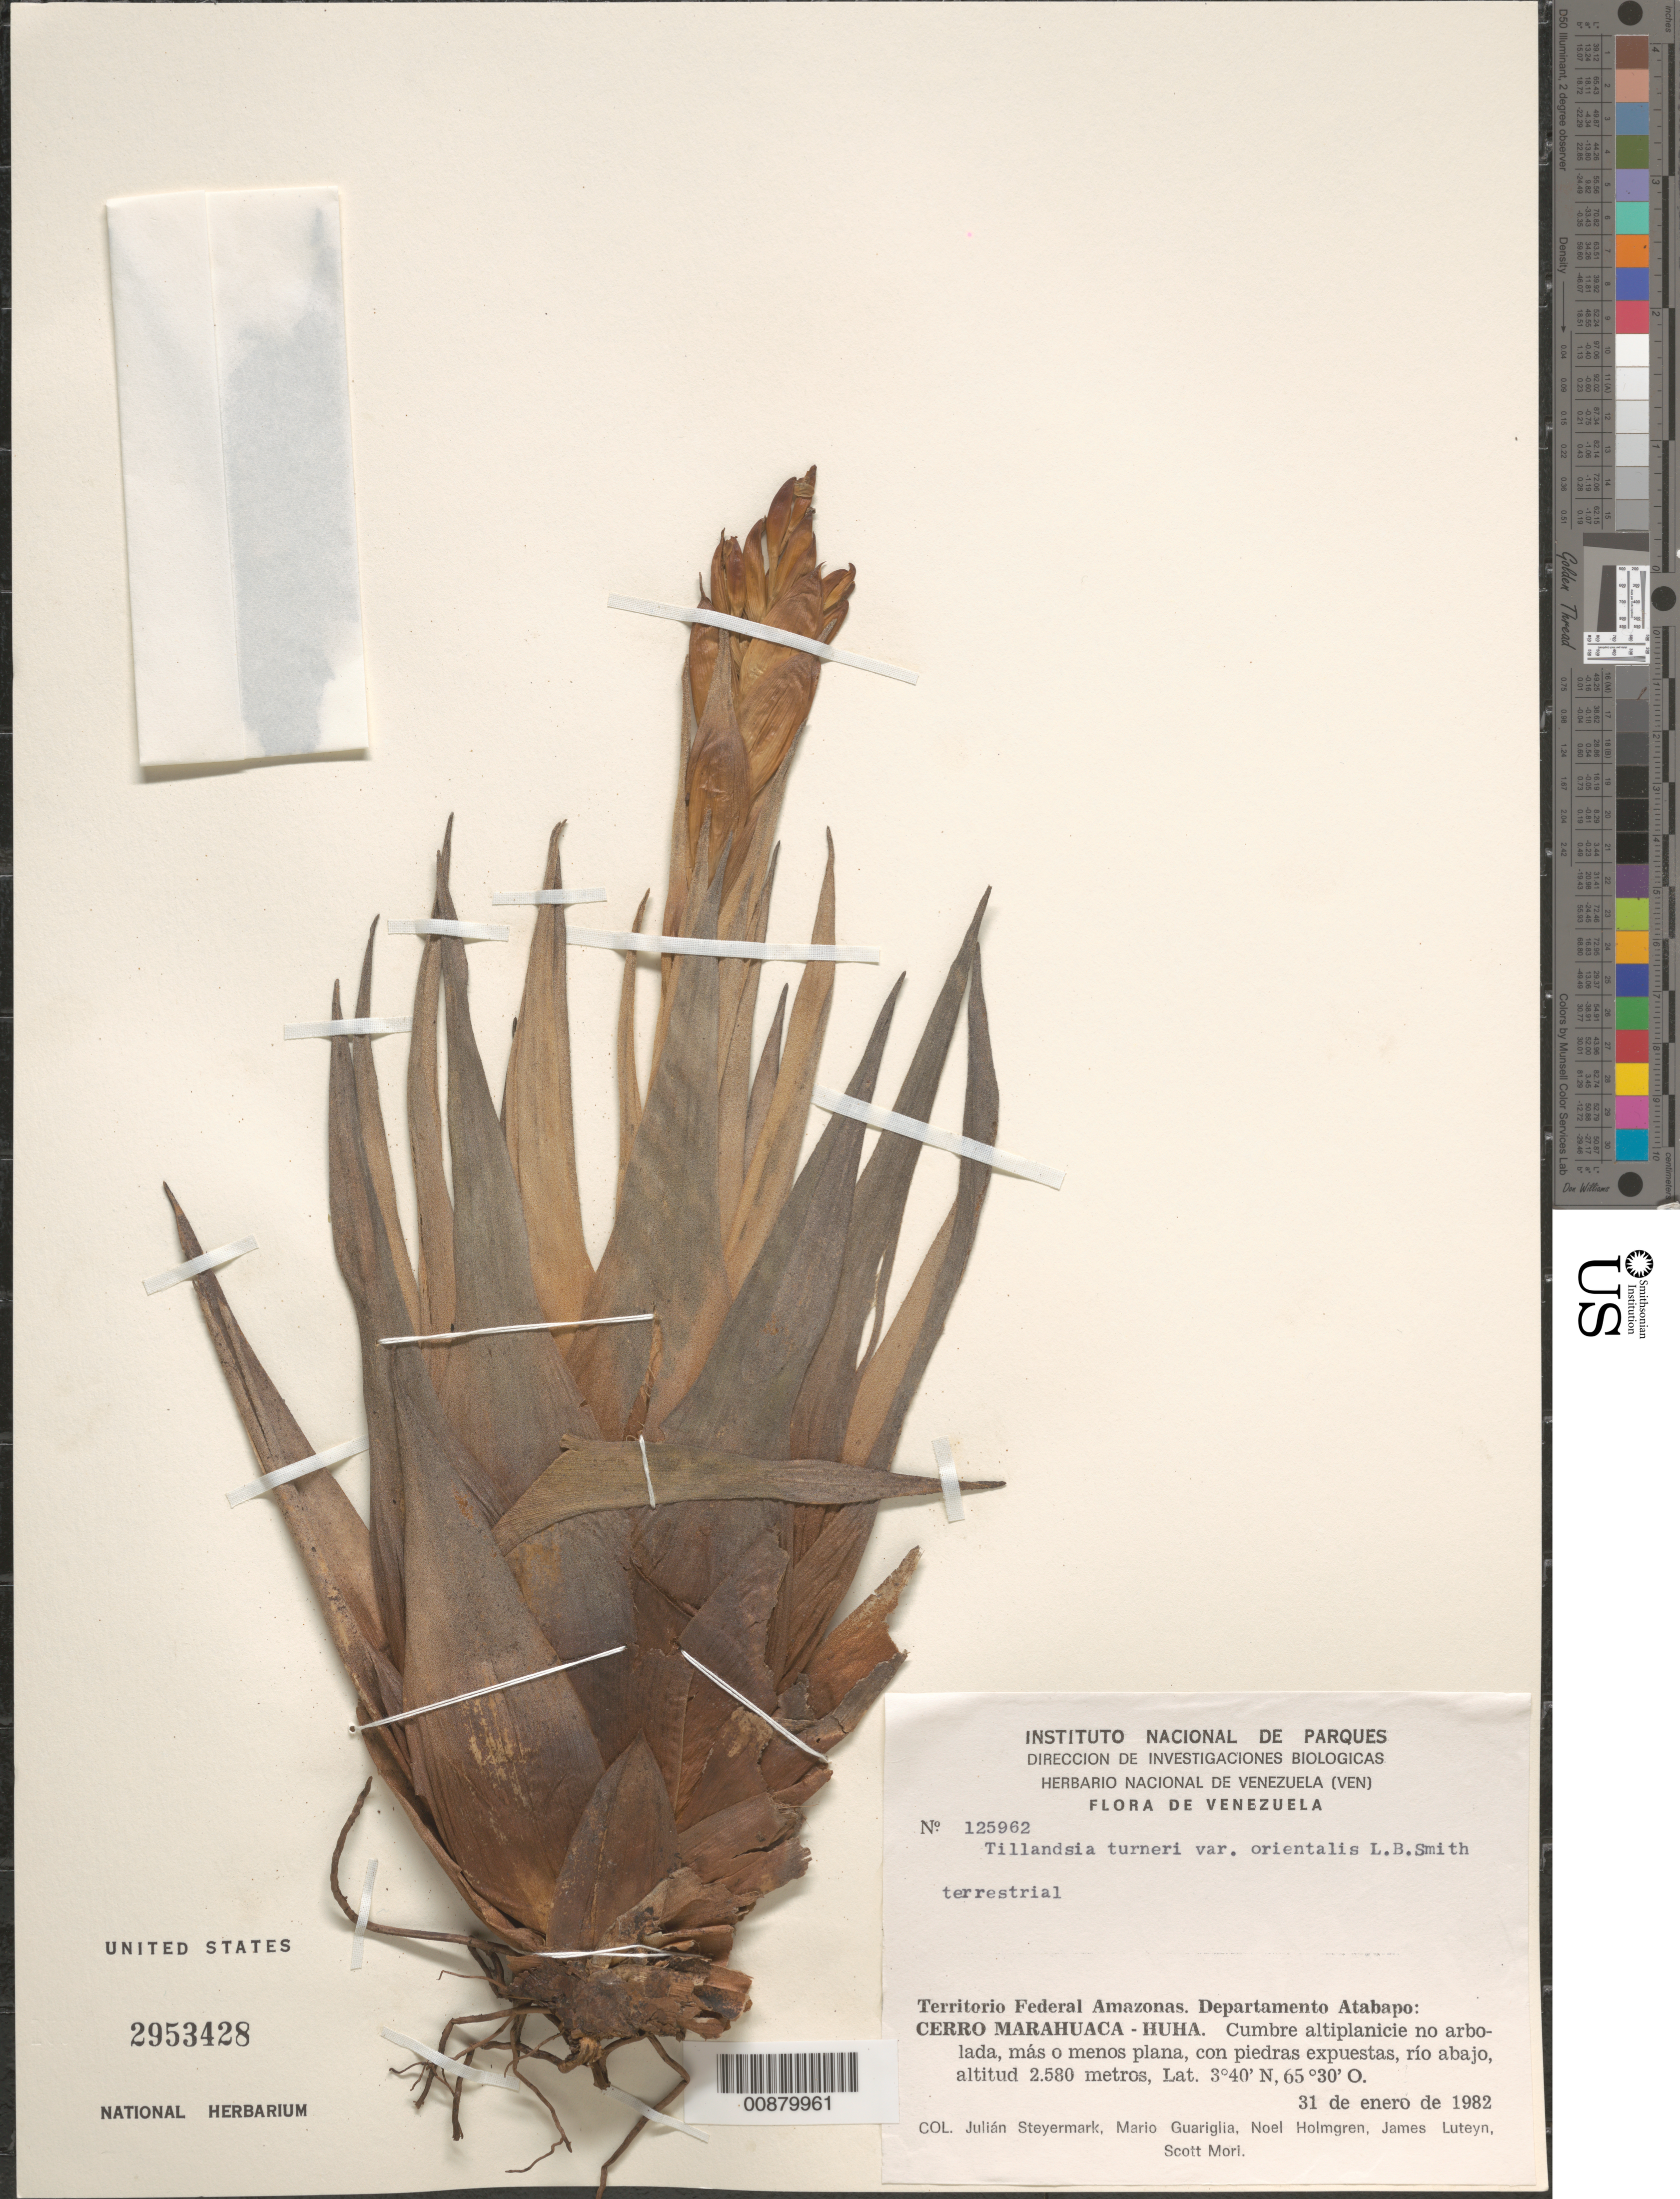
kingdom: Plantae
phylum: Tracheophyta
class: Liliopsida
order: Poales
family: Bromeliaceae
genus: Tillandsia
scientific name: Tillandsia turneri var. orientalis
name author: L.B. Sm.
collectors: J. Steyermark, M. Guariglia P., N. H. Holmgren, J. L. Luteyn & S. Mori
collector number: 125962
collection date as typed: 31-Jan-82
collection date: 1982-01-31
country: Venezuela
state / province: Amazonas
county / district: Atabapo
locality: Huha, Cerro Marahuaca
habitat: Cumbre altiplanicie no arbolada, mas o menos plana, con piedras expuestas, rio abajo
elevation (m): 2580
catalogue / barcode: US 2953428